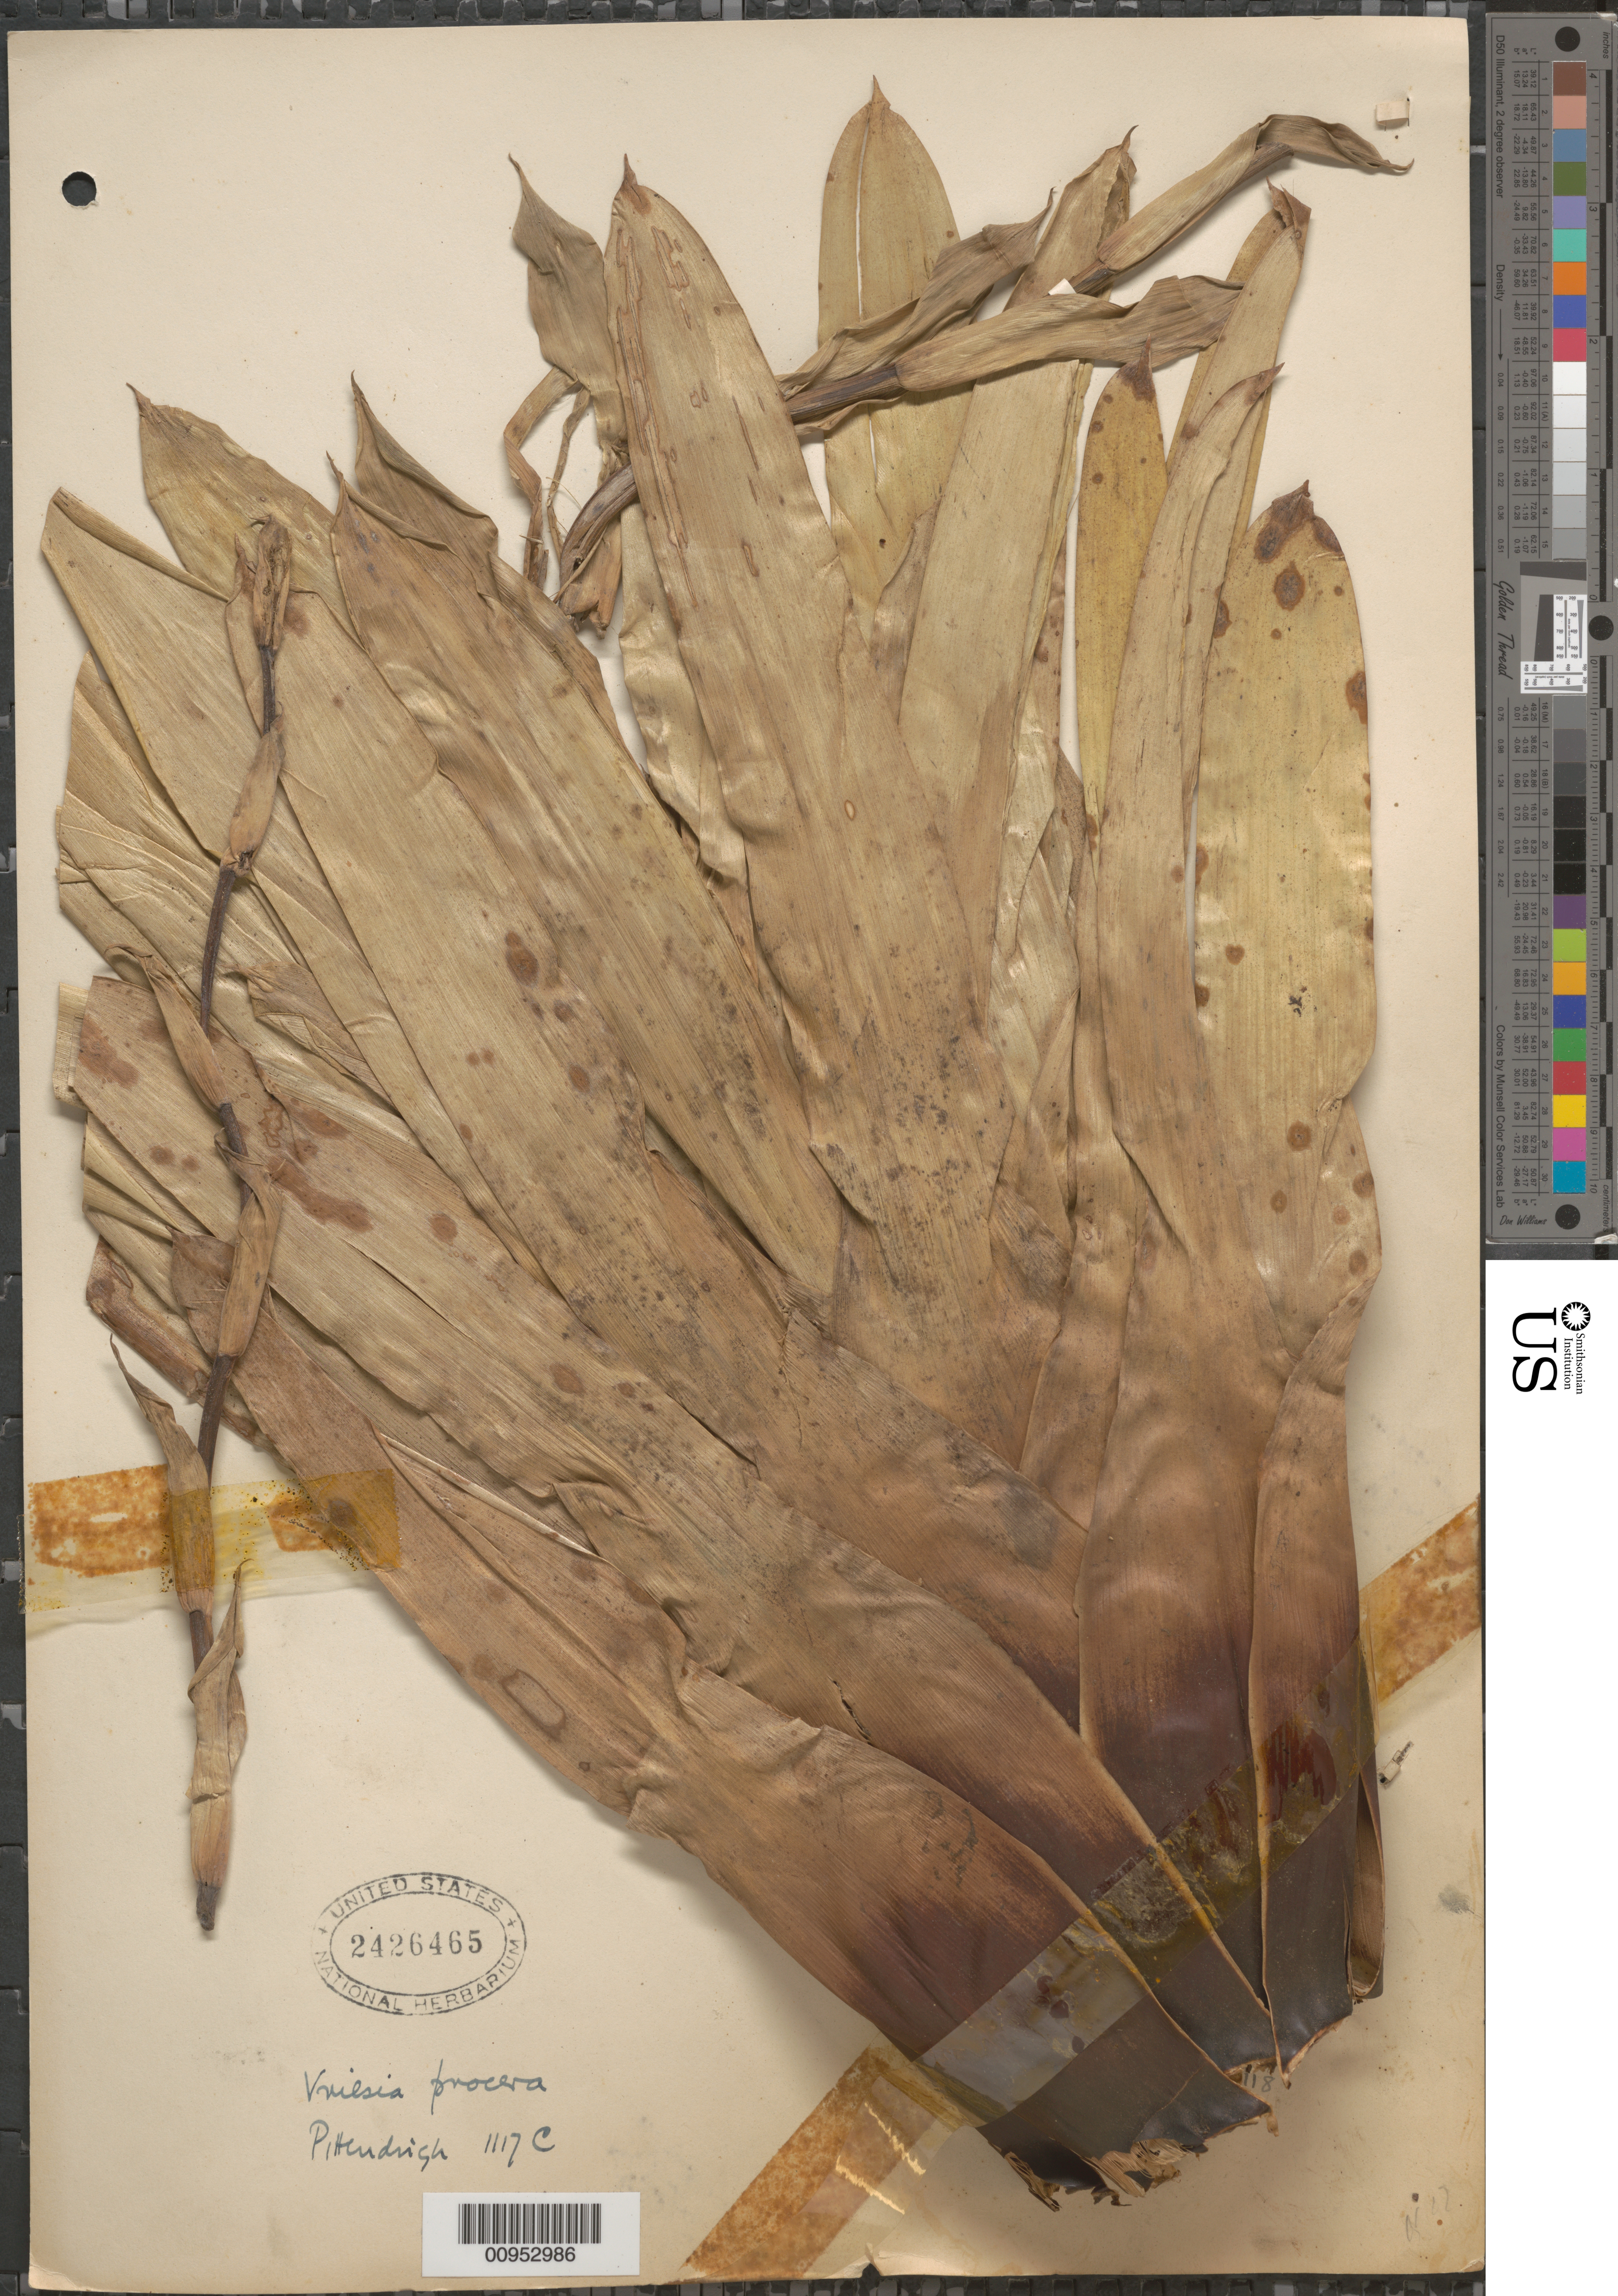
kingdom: Plantae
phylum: Tracheophyta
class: Liliopsida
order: Poales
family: Bromeliaceae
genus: Vriesea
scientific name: Vriesea procera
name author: (Mart. ex Schult. & Schult. f.) Wittm.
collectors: C. S. Pittendrigh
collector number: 1117C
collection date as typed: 1944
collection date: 1944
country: Trinidad and Tobago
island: Trinidad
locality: Tamana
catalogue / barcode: US 2426465